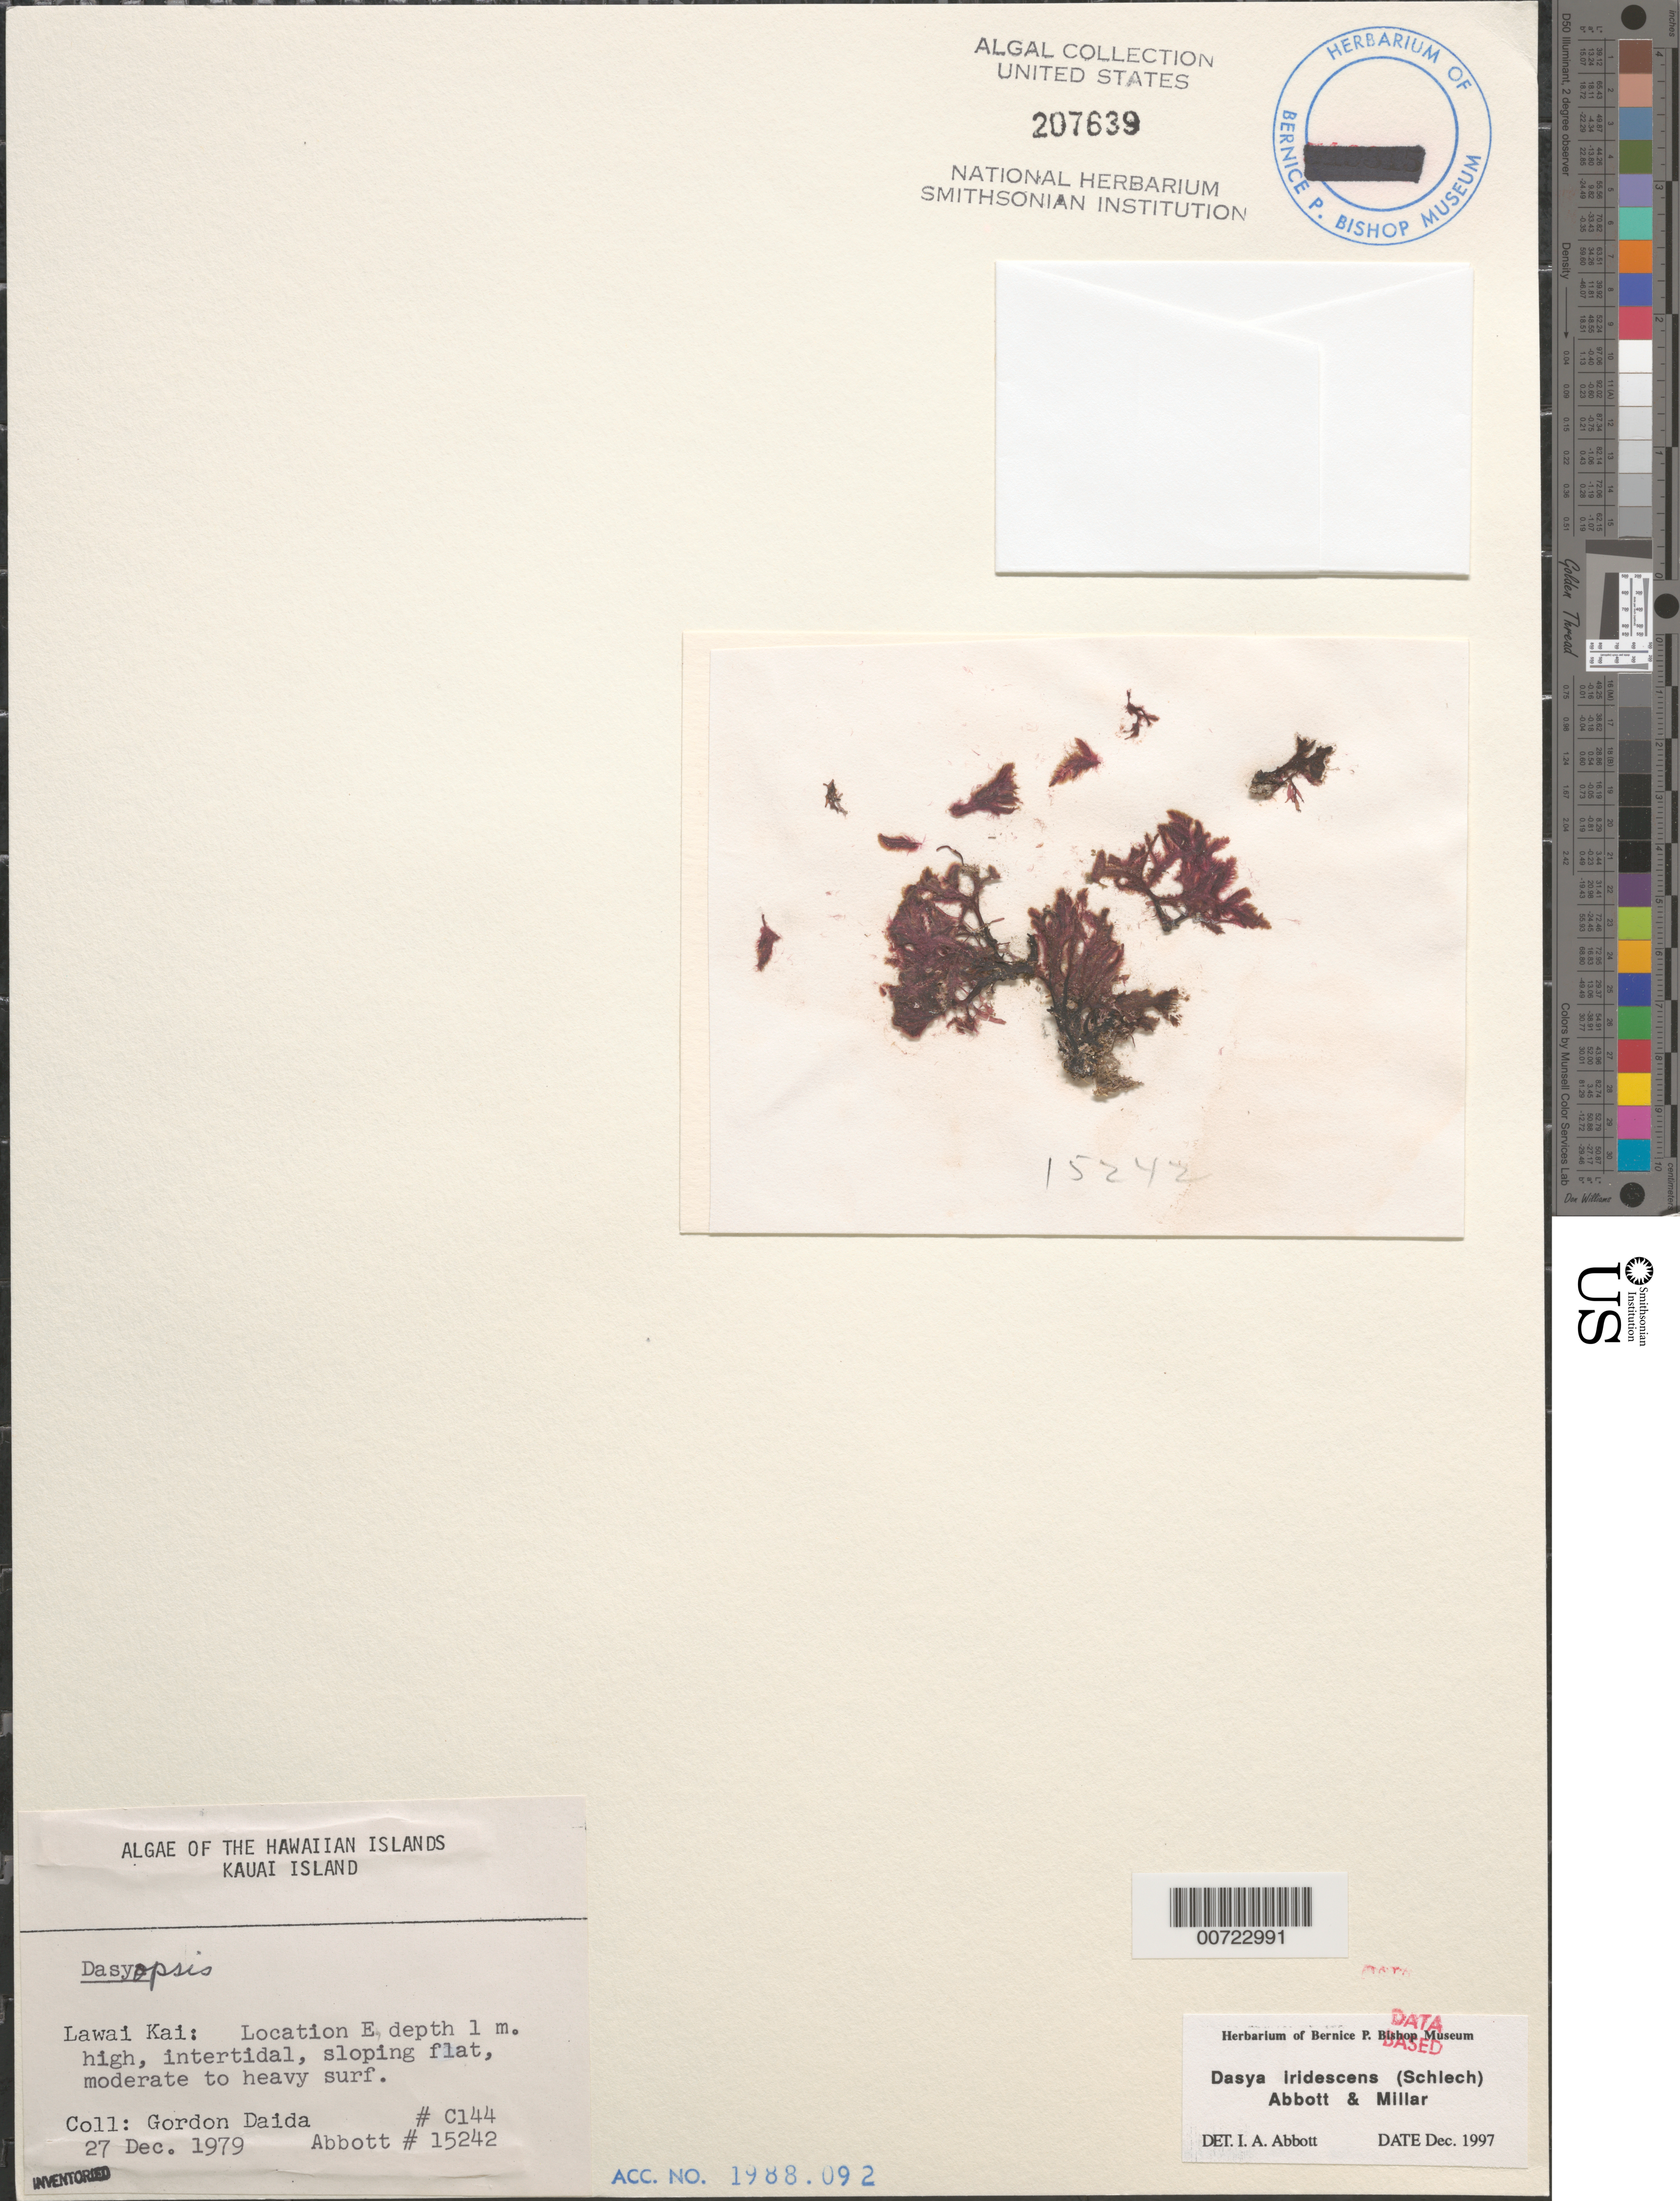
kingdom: Plantae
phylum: Rhodophyta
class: Florideophyceae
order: Ceramiales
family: Dasyaceae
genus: Dasya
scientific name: Dasya iridescens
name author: (Schlech) A.J.K. Millar & I.A. Abbott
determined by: Abbott, Isabella A.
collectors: G. Daida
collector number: C144 & IAA 15242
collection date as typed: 27 Dec 1979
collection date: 1979-12-27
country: United States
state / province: Hawaii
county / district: Kauai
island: Kaua'i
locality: Lawai Kai, Location E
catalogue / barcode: US 207639